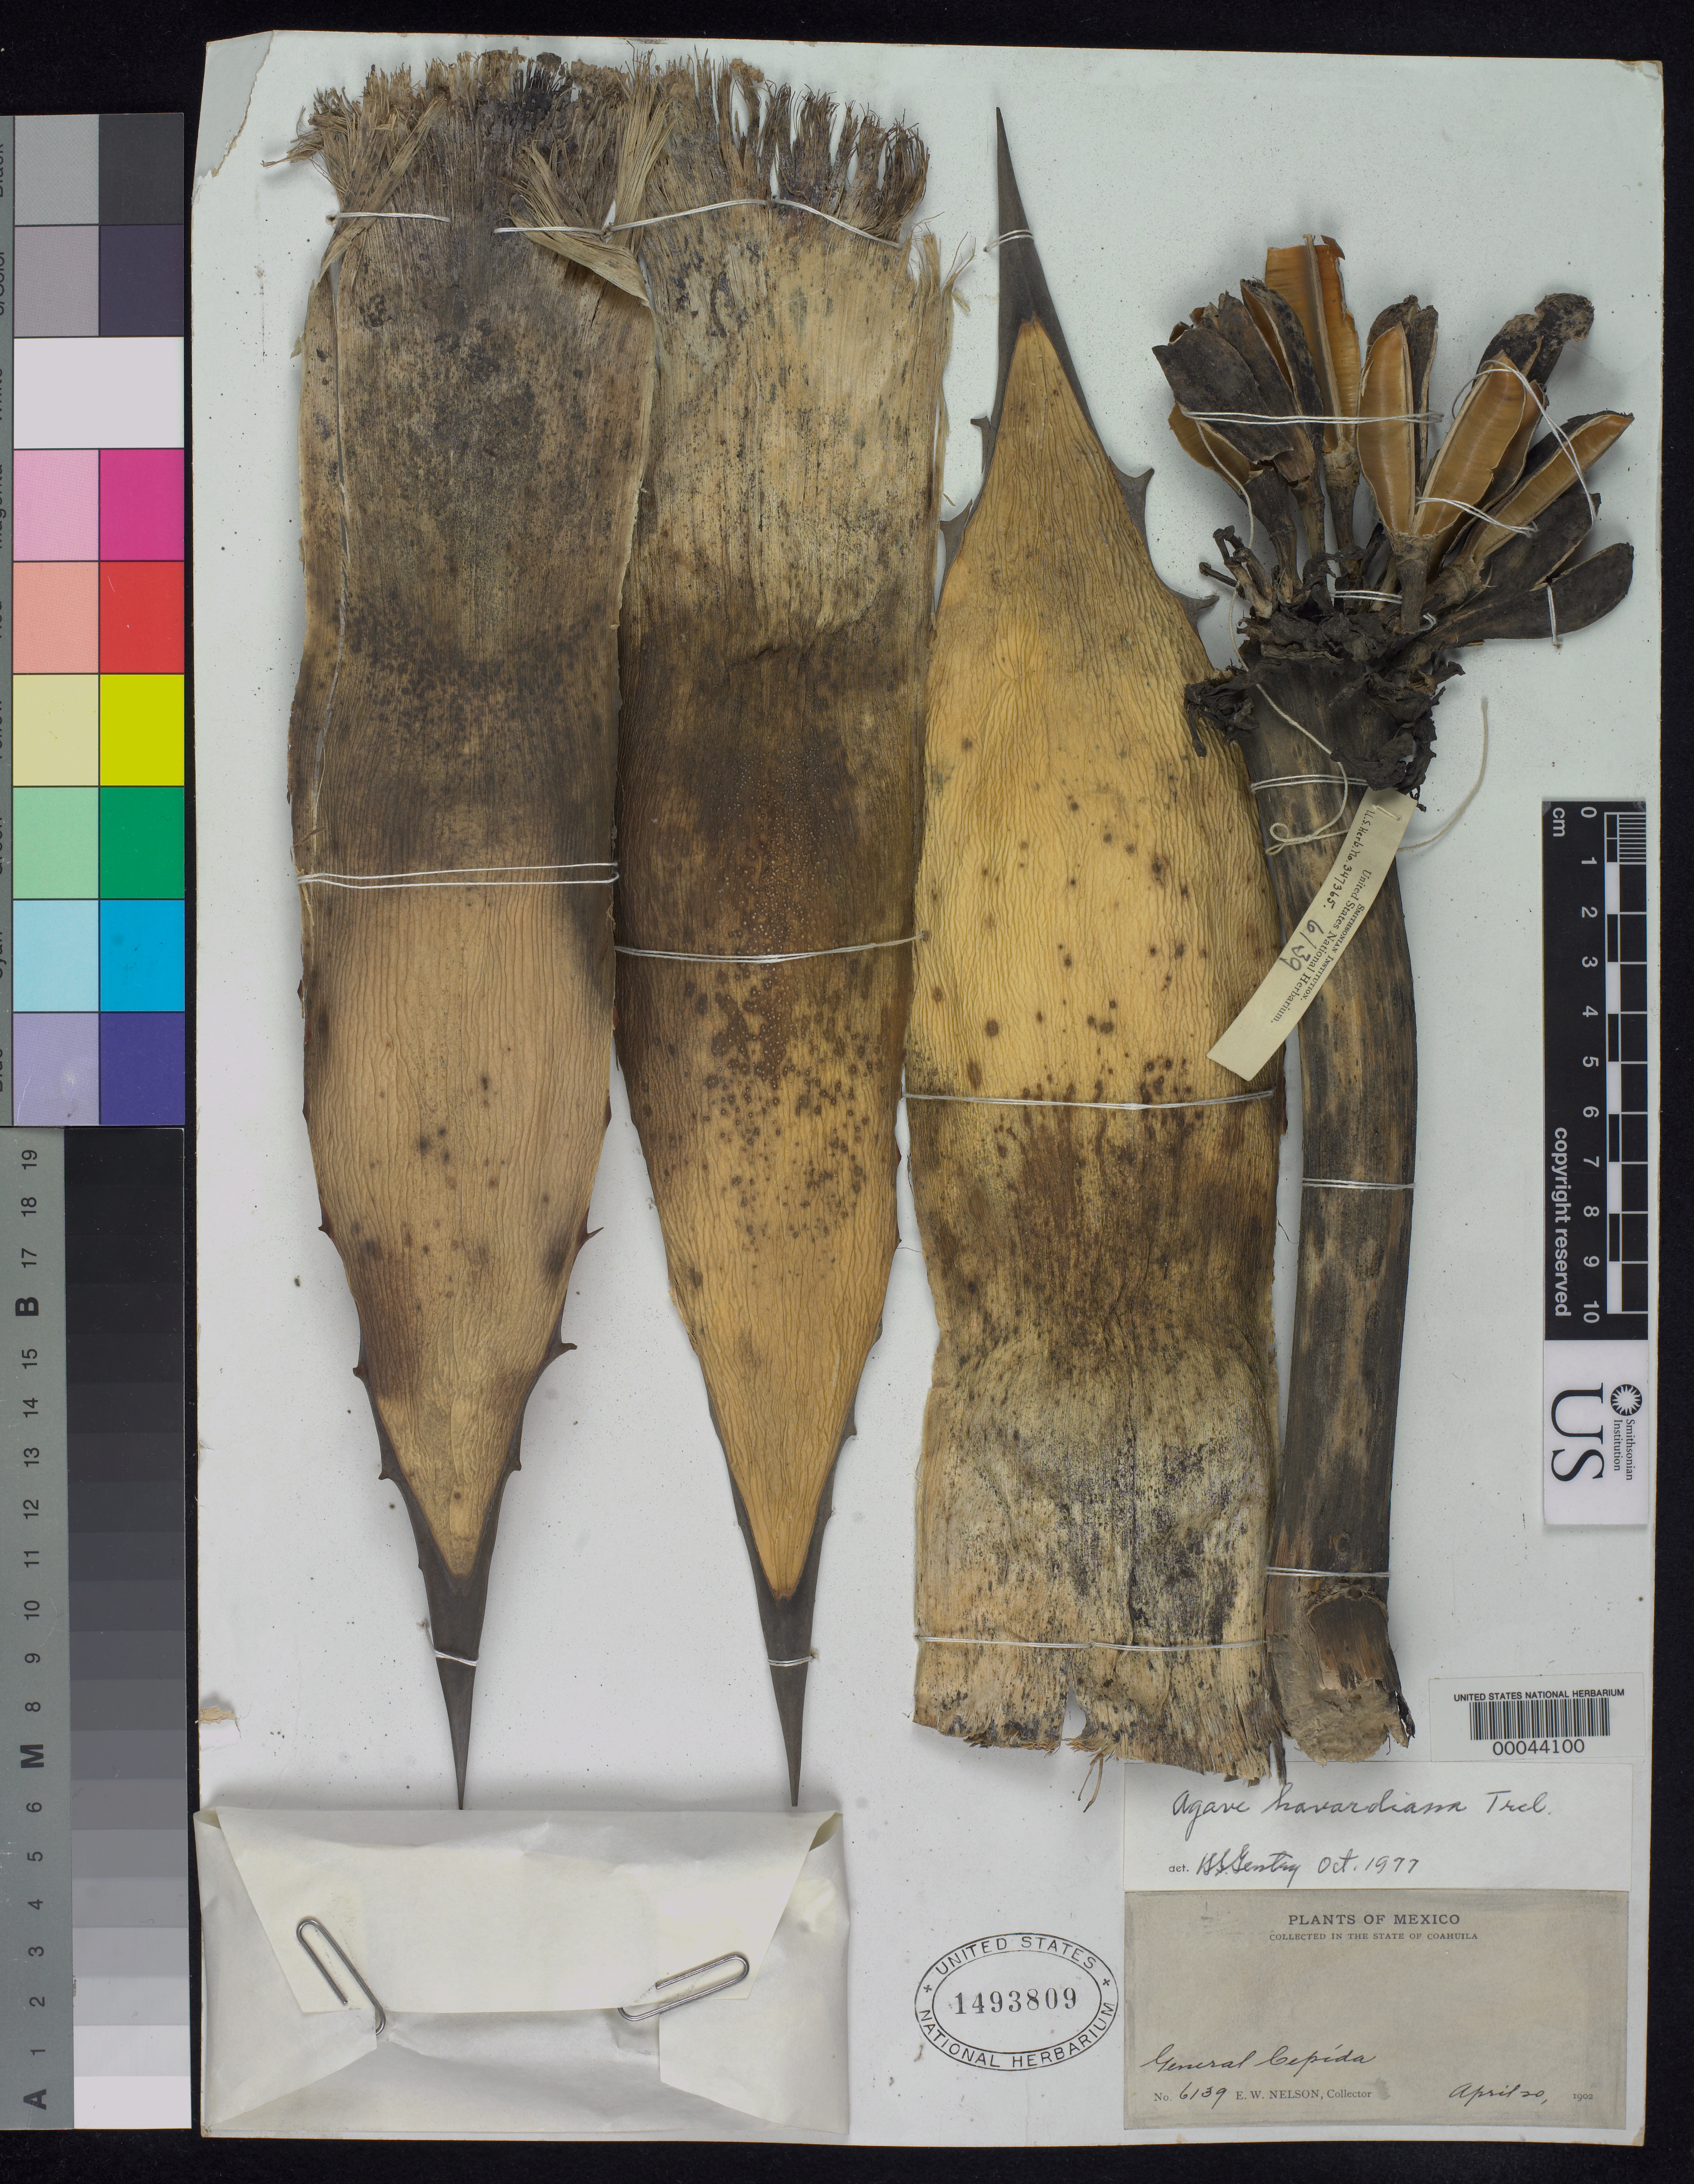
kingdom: Plantae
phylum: Tracheophyta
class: Liliopsida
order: Asparagales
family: Asparagaceae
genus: Agave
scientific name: Agave havardiana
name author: Trel.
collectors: E. W. Nelson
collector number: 6139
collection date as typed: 20 Apr 1902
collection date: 1902-04-20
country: Mexico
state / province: Coahuila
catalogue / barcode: US 1493809